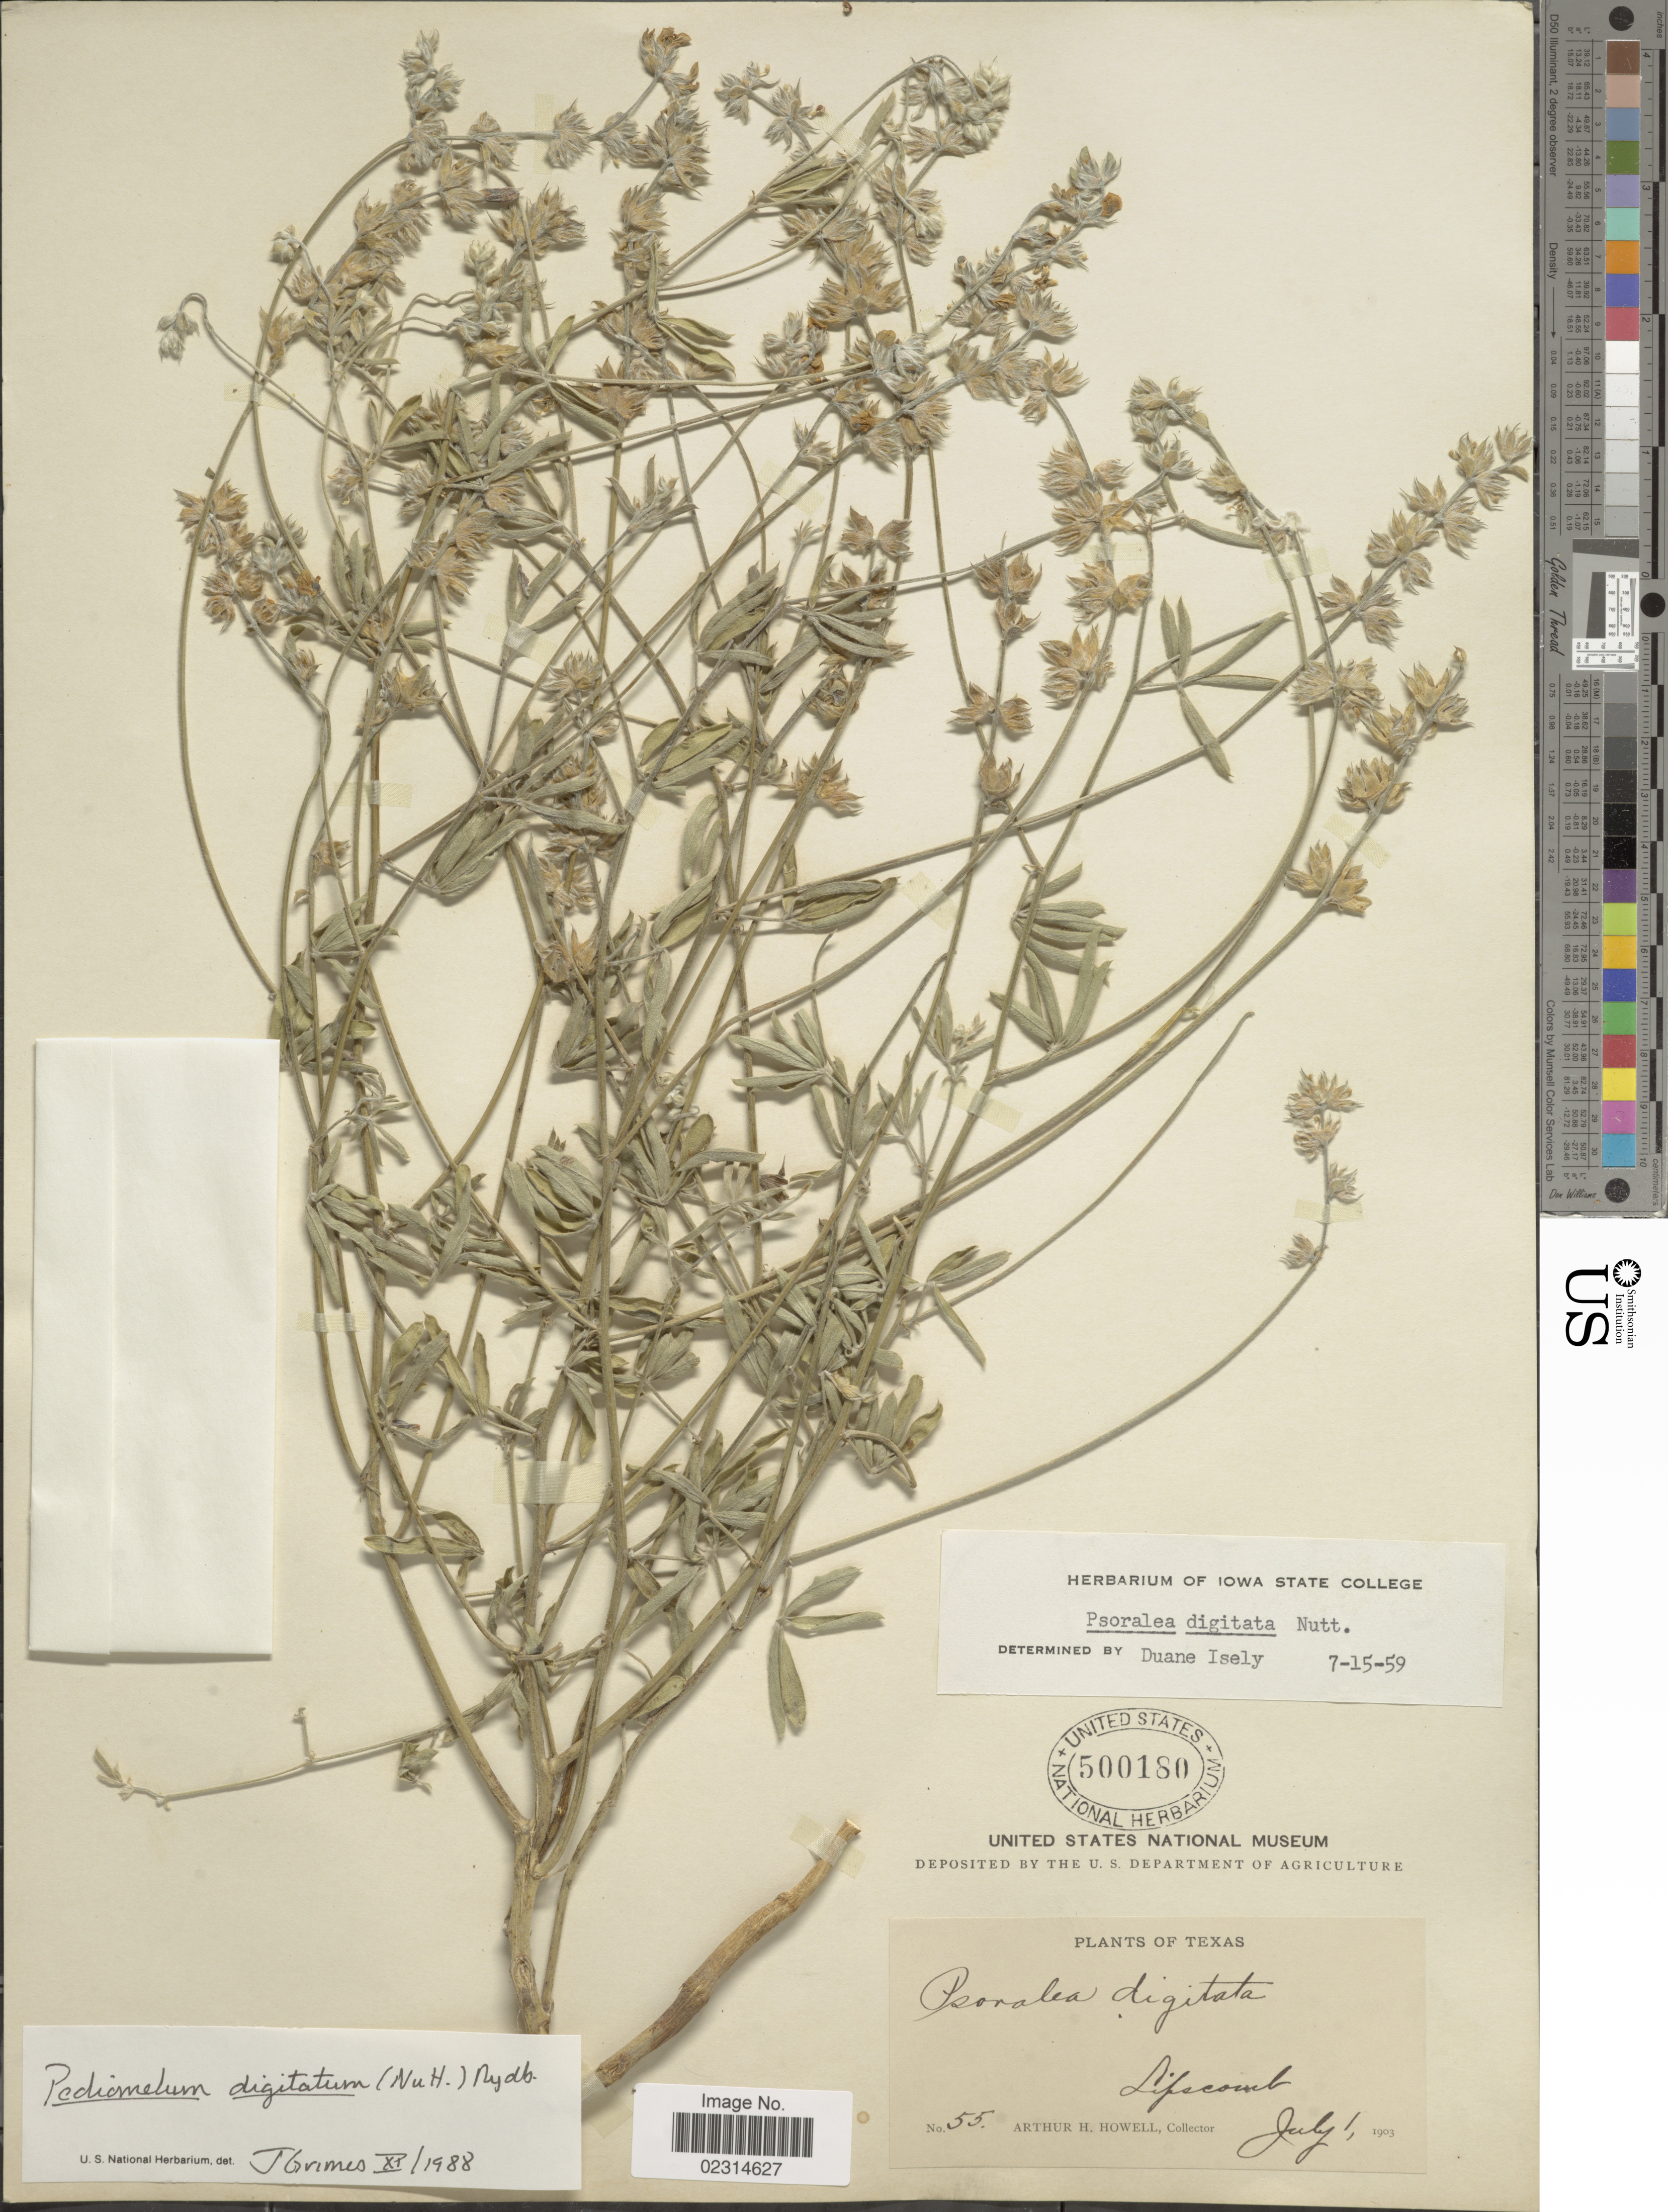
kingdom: Plantae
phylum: Tracheophyta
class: Magnoliopsida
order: Fabales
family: Fabaceae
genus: Pediomelum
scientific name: Pediomelum digitatum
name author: (Nutt. ex Torr. & A. Gray) Isely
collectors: A. Howell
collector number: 55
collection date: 1903-07-01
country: United States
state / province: Texas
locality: Lipscomb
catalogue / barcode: US 500180